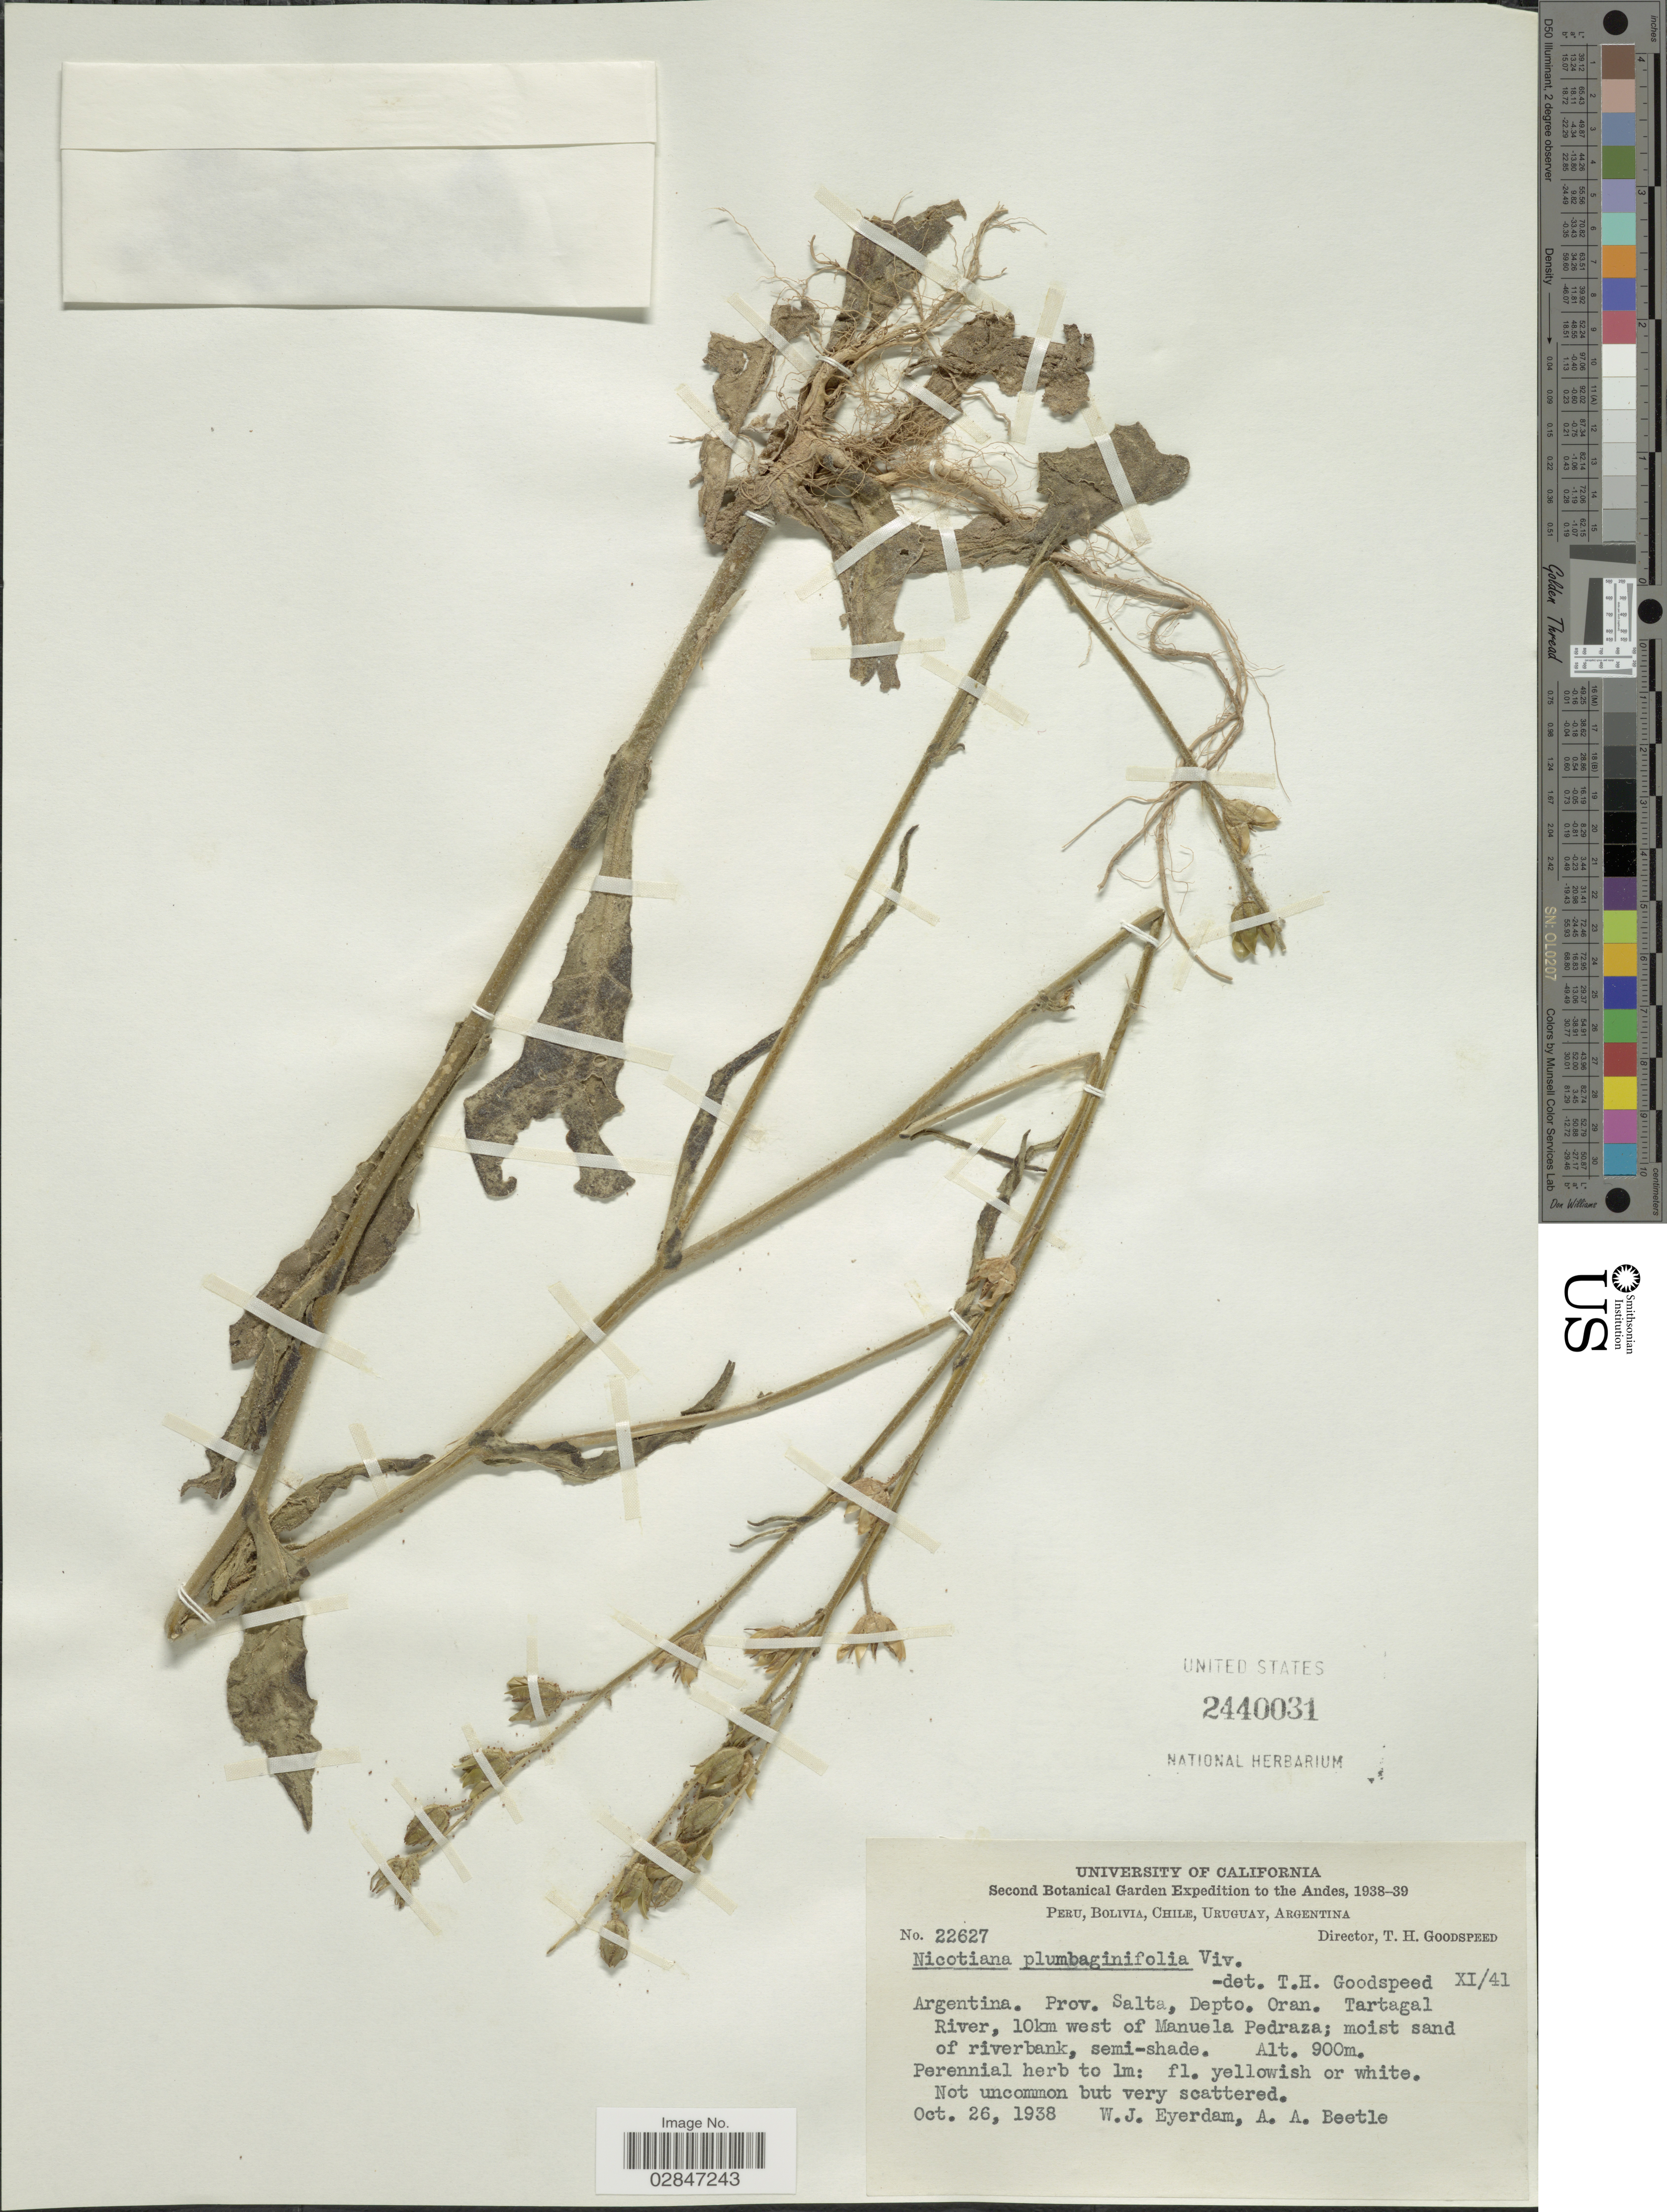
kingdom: Plantae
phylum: Tracheophyta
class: Magnoliopsida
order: Solanales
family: Solanaceae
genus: Nicotiana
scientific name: Nicotiana plumbaginifolia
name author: Viv.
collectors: W. J. Eyerdam & A. A. Beetle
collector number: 22627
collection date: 1938-10-26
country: Argentina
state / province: Salta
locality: The Andes, Prov. Salta, Depto. Oran, Tartagal River, 10km west of Manuela Pedraza.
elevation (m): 900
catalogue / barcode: US 2440031